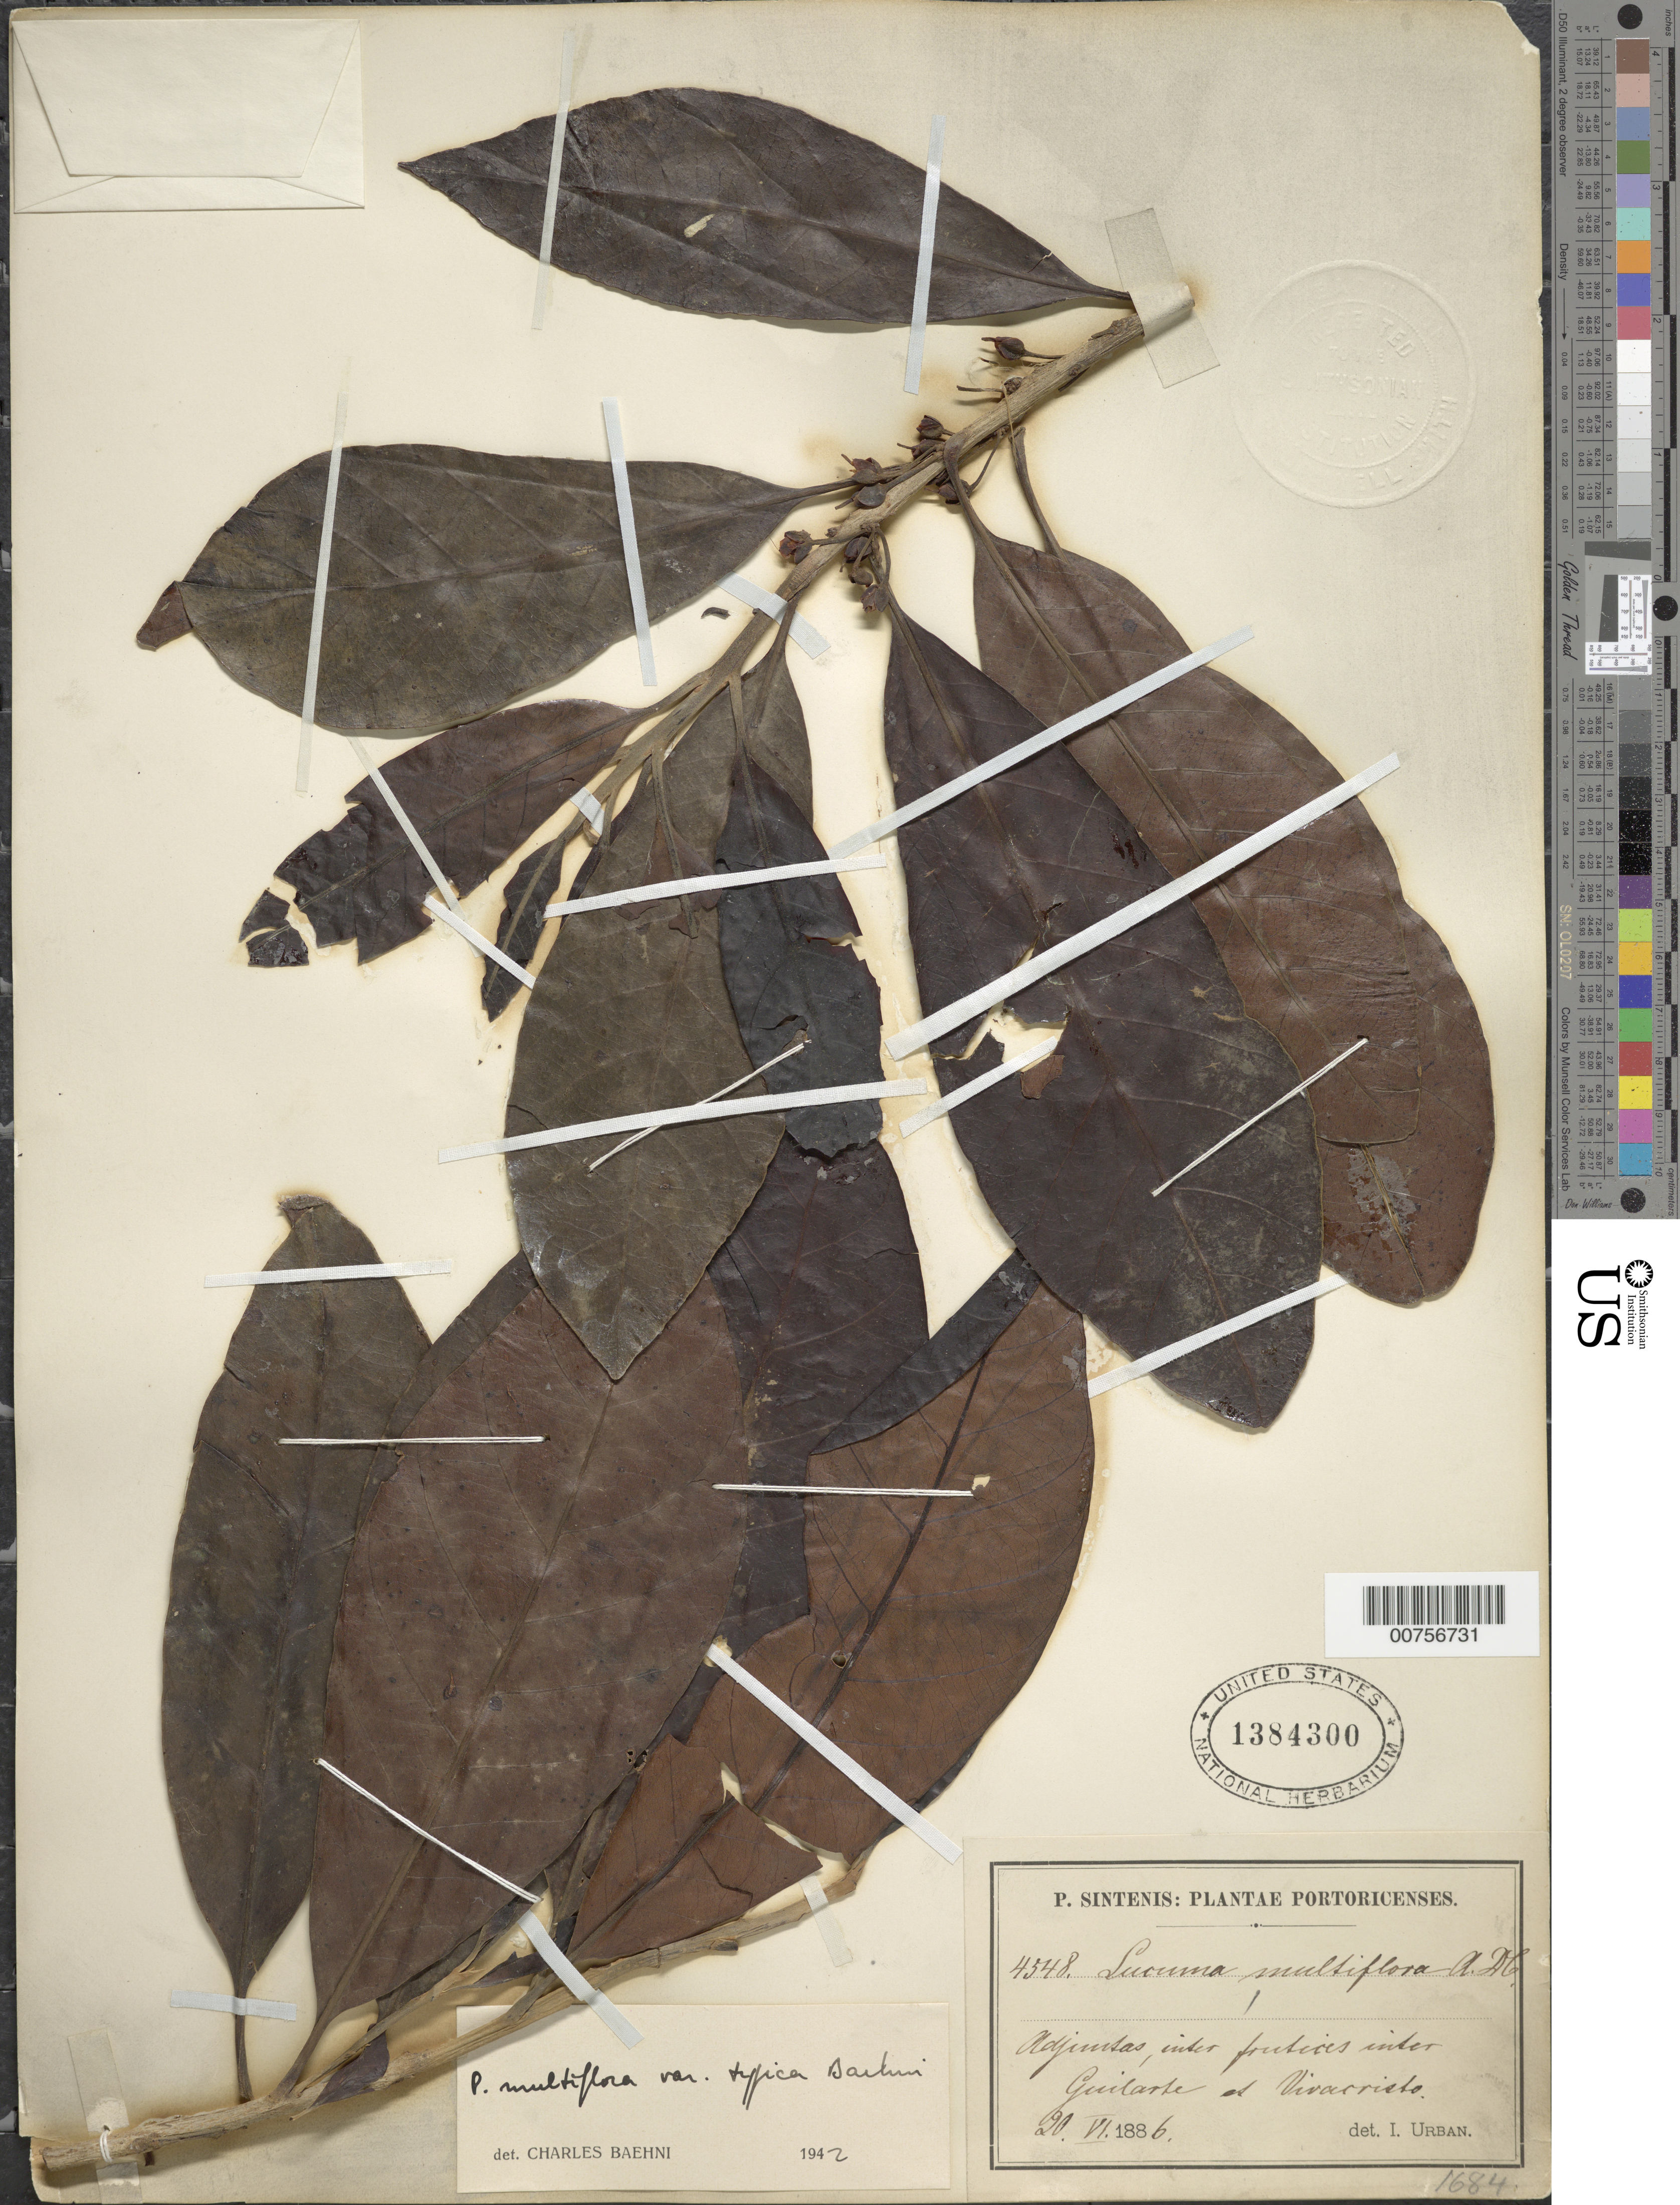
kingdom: Plantae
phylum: Tracheophyta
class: Magnoliopsida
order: Ericales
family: Sapotaceae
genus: Pouteria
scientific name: Pouteria multiflora subsp. typica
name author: Baehni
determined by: Baehni, C.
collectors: P. Sintenis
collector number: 4548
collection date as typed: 20 Jun 1886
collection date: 1886-06-20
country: Puerto Rico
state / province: Adjuntas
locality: Adjuntas, inter frutices inter Guilarte et Vivacristo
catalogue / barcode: US 1384300